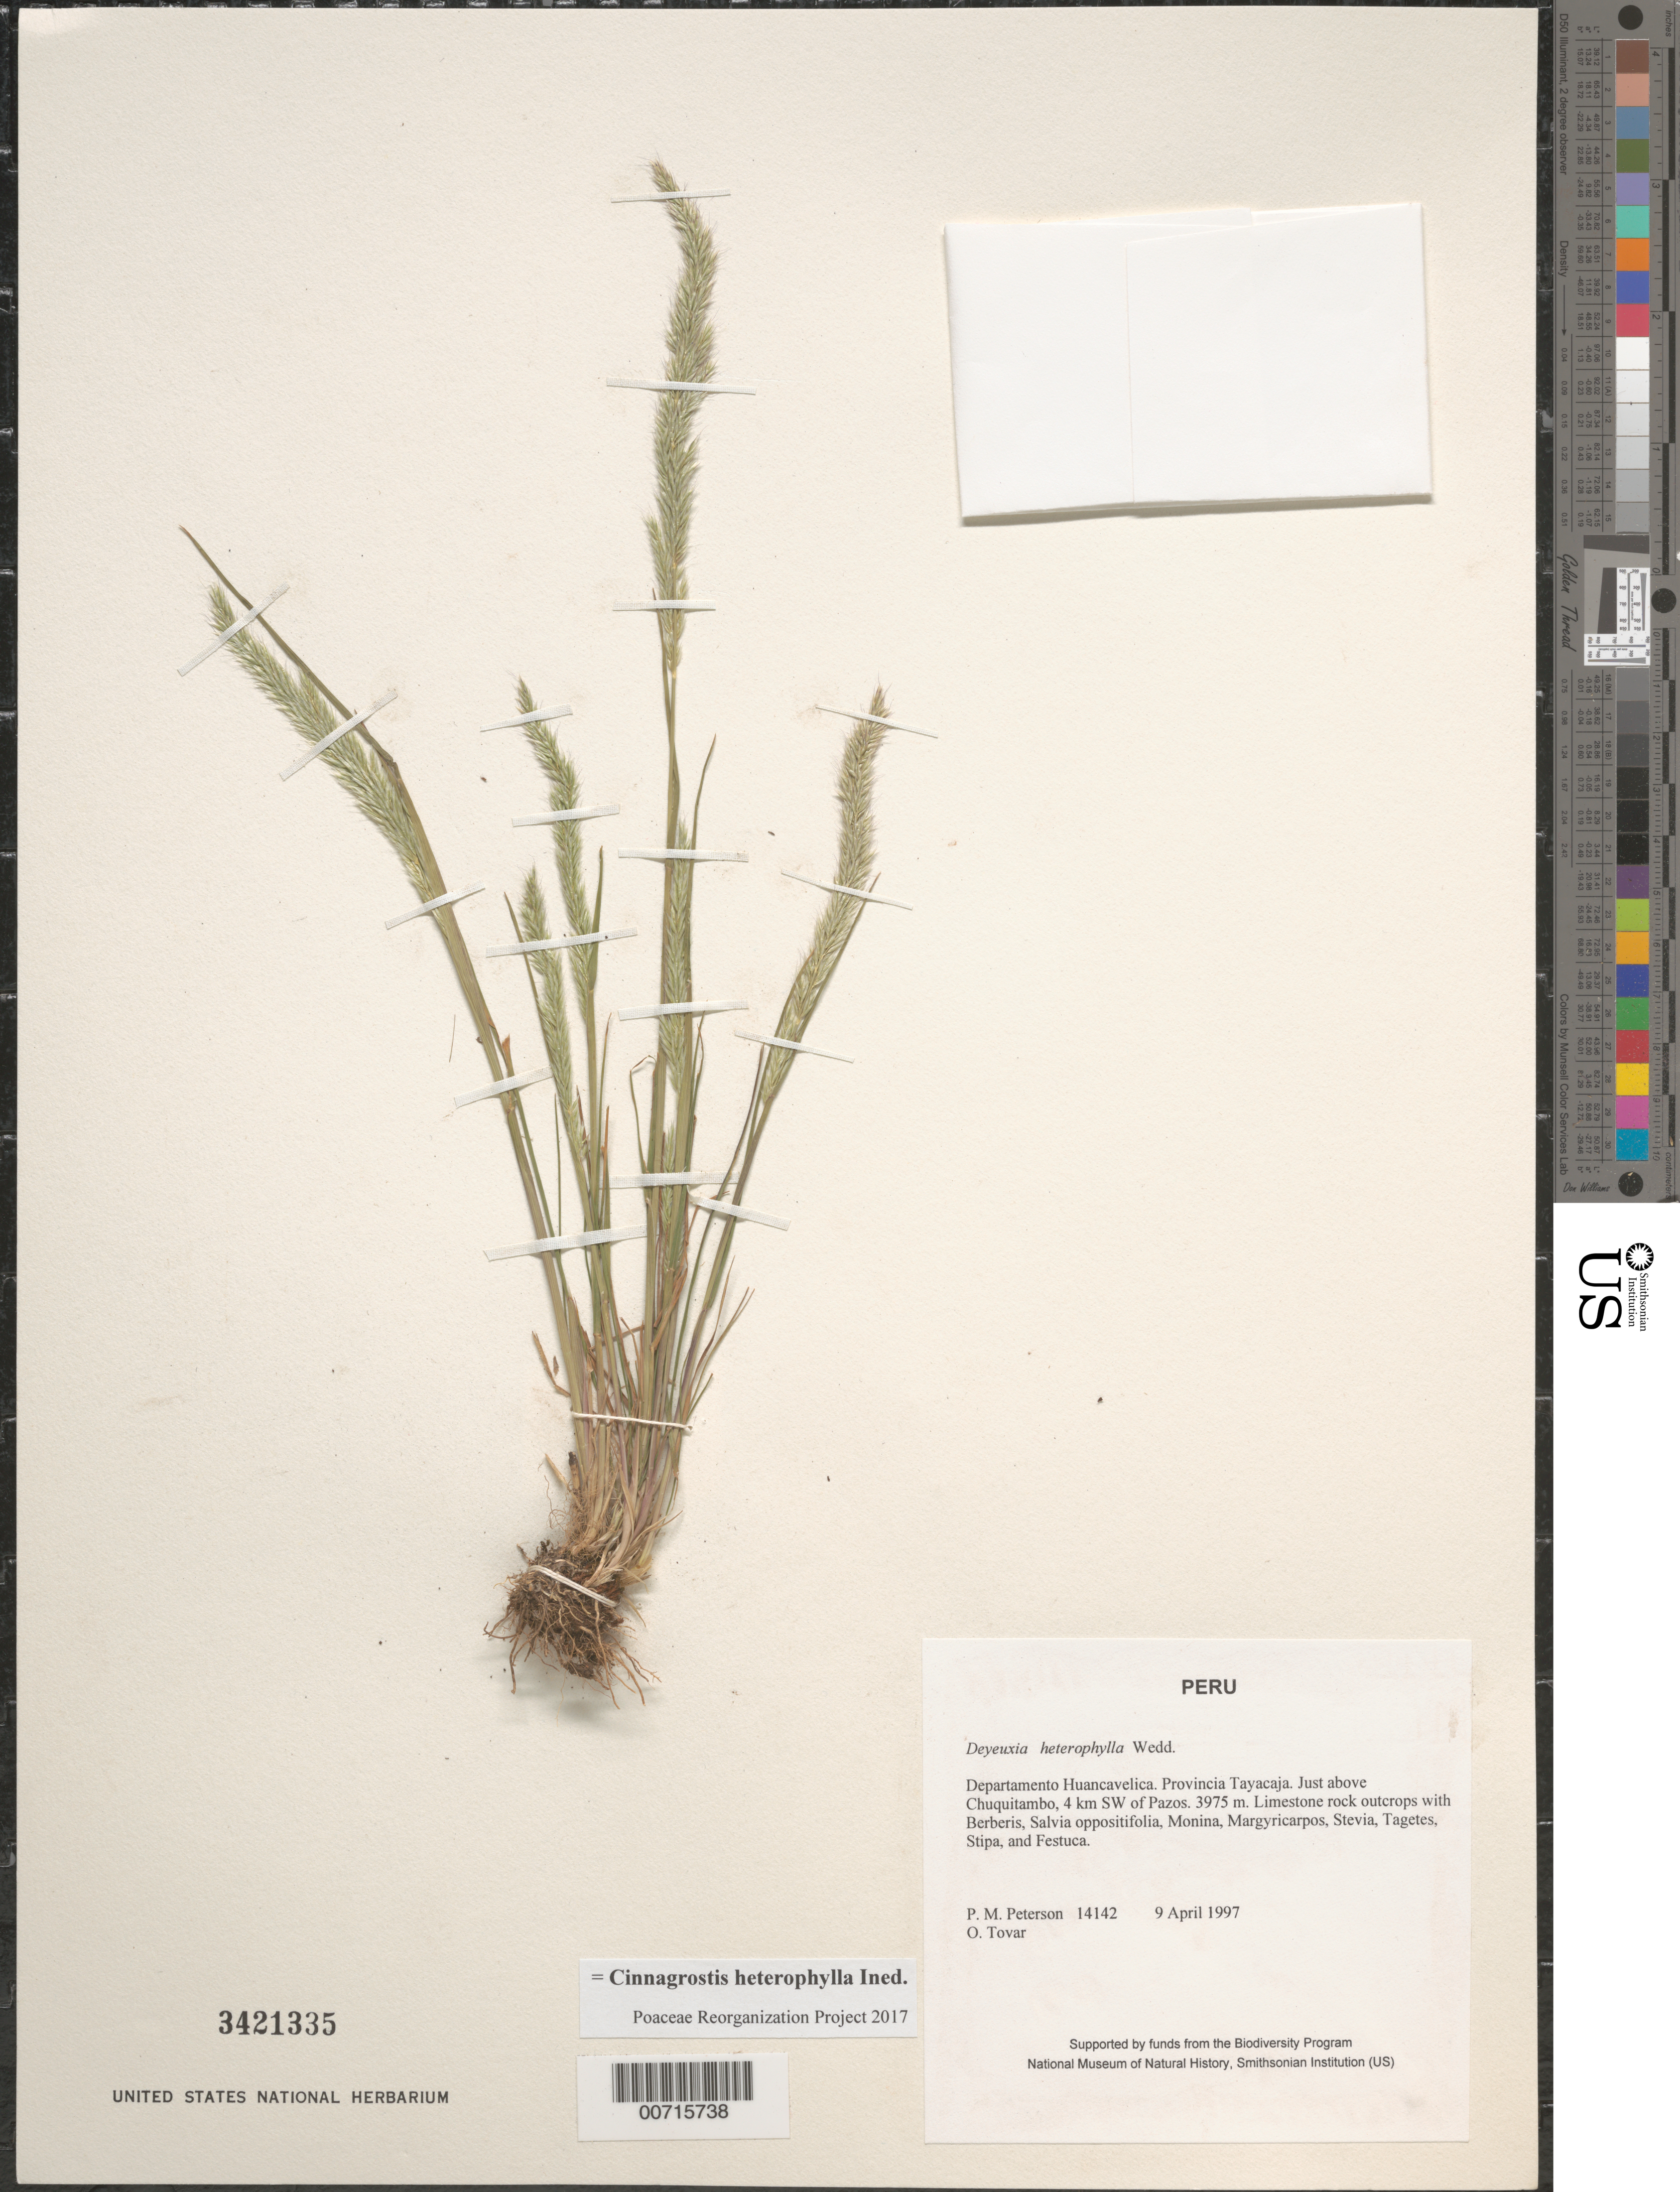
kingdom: Plantae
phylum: Tracheophyta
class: Liliopsida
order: Poales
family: Poaceae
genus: Cinnagrostis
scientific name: Cinnagrostis heterophylla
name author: (Wedd.) P.M. Peterson et al.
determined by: Poaceae Reorganization Project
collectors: P. M. Peterson & Ó. Tovar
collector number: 14142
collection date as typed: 09 Apr 1997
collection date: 1997-04-09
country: Peru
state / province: Huancavelica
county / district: Tayacaja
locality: Just above Chuquitambo, 4 km SW of Pazos.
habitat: Limestone rock outcrops with Berberis, Salvia oppositifolia, Monina, Margyricarpos, Stevia, Tagetes, Stipa, and Festuca.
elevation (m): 3975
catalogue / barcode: US 3421335